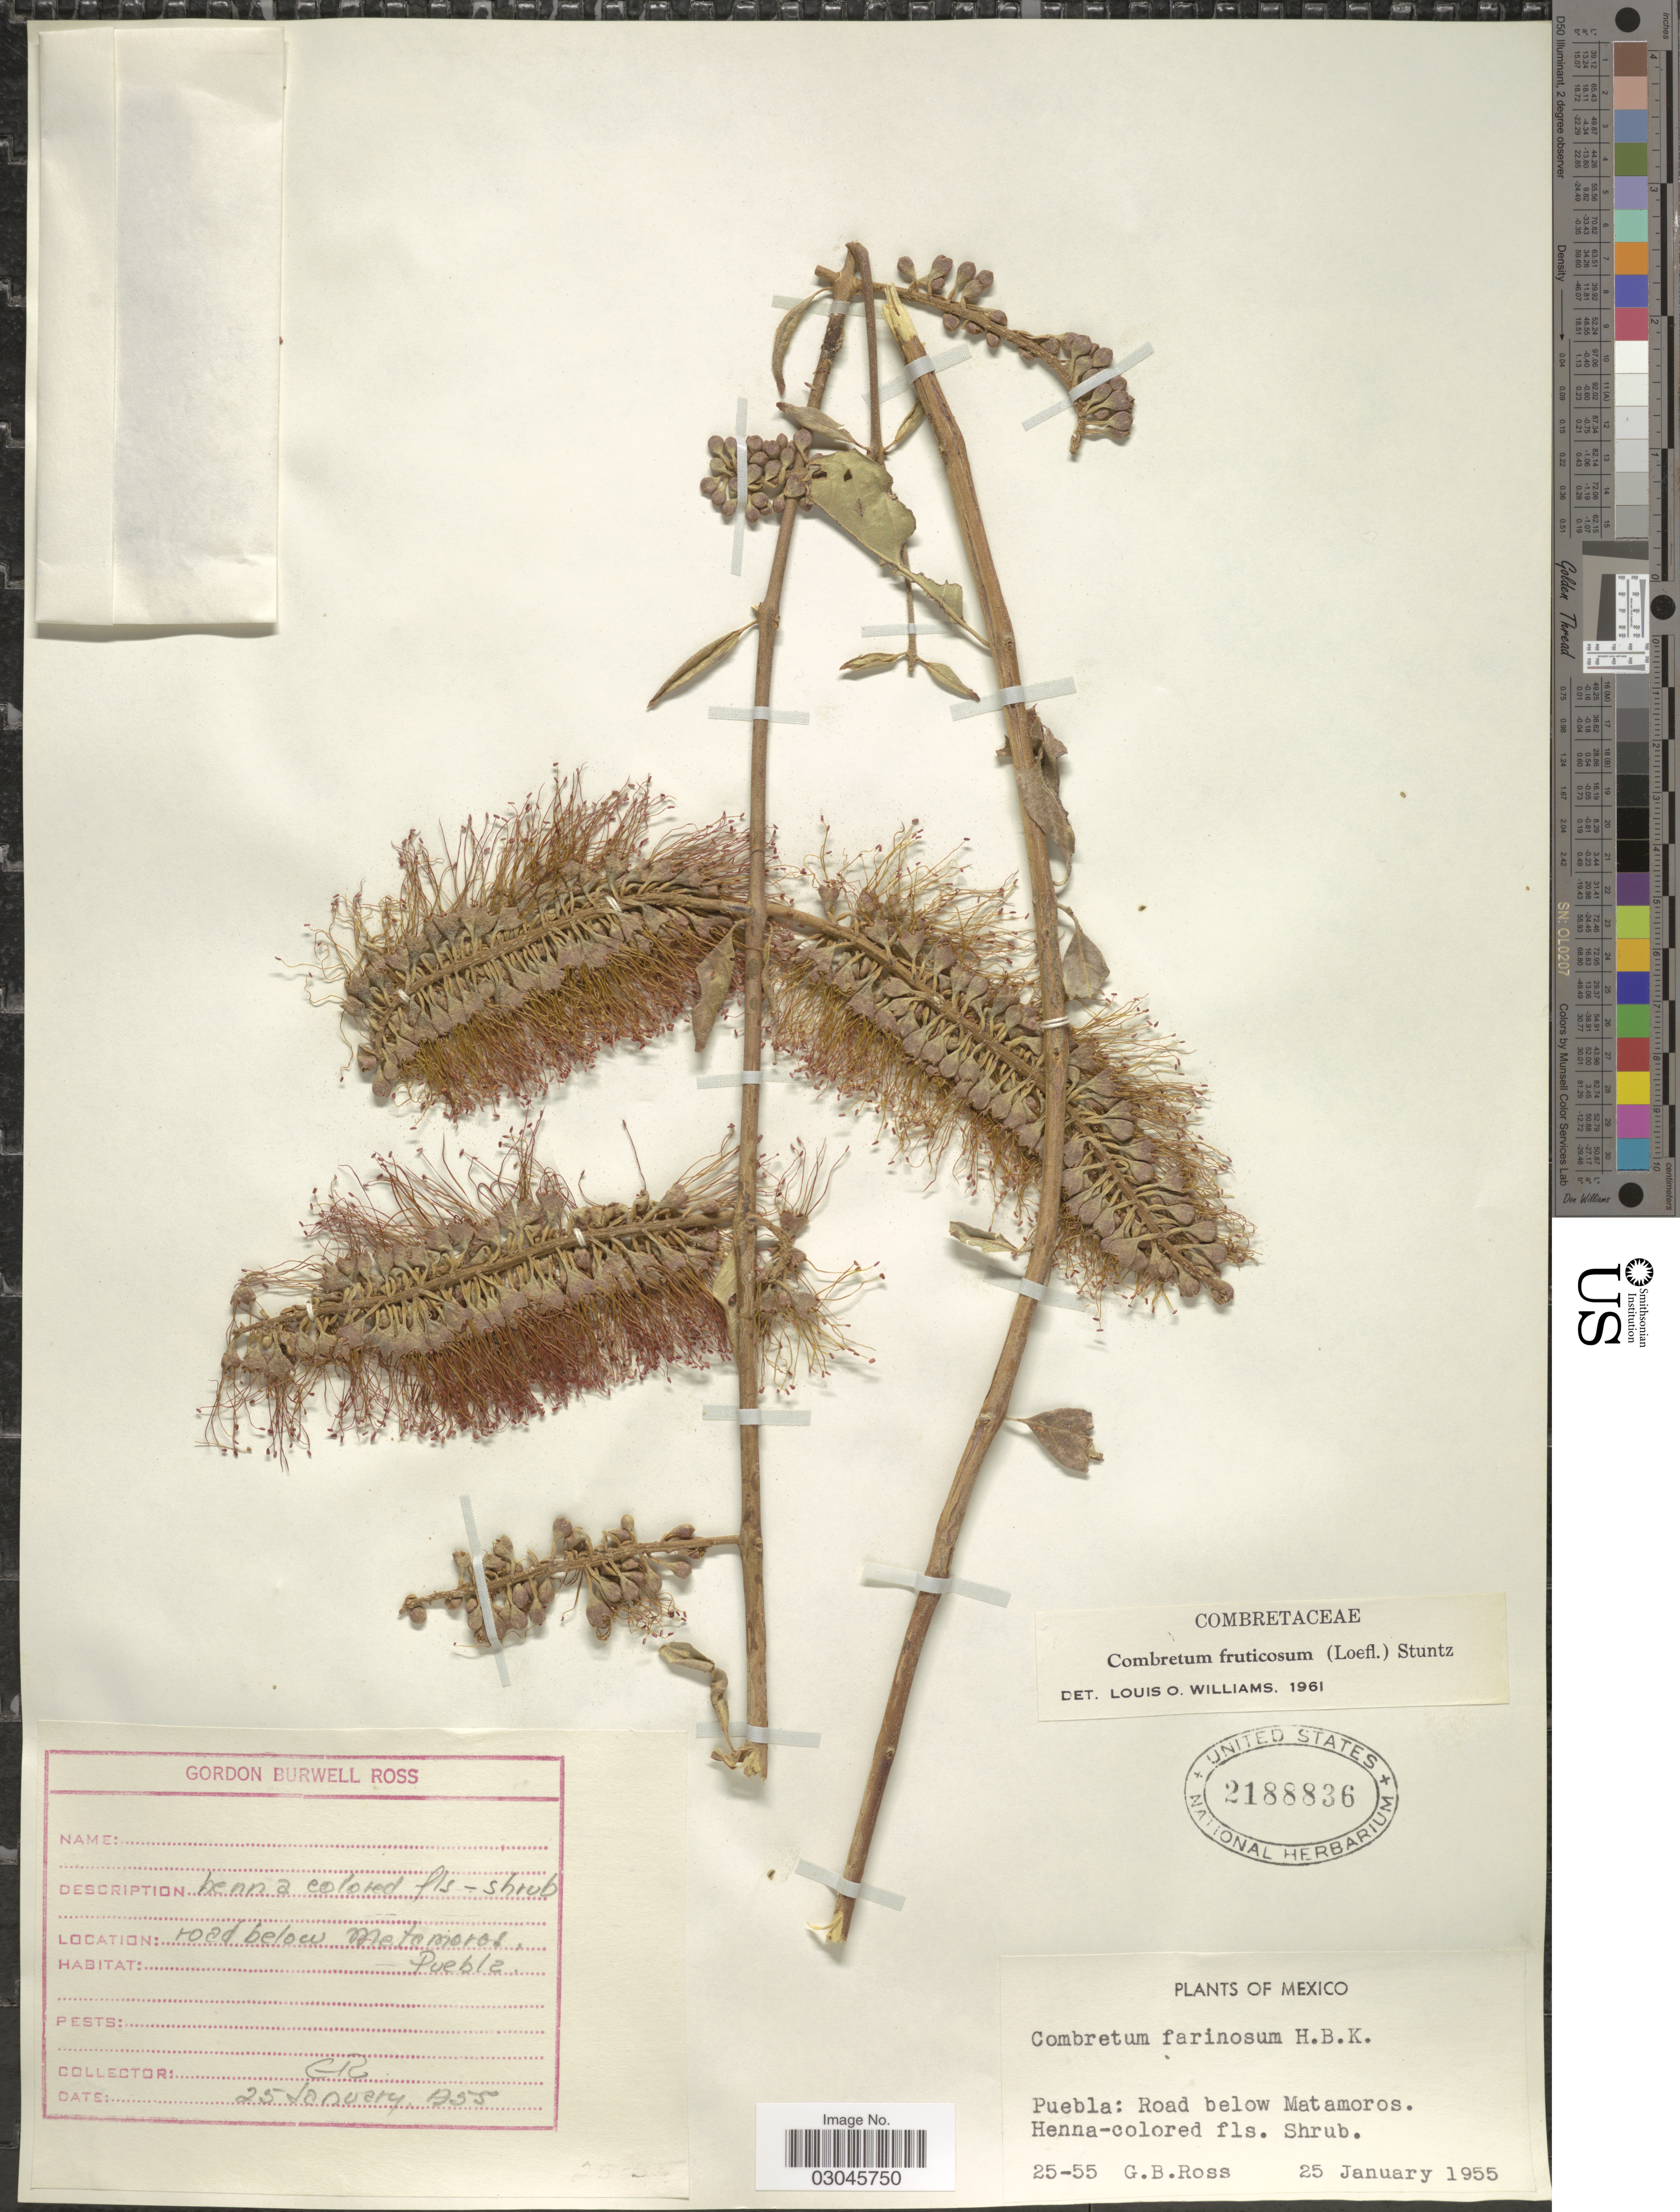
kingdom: Plantae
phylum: Tracheophyta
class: Magnoliopsida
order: Myrtales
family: Combretaceae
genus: Combretum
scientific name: Combretum fruticosum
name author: (Loefl.) Stuntz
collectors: G. B. Ross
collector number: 25-55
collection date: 1955-01-25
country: Mexico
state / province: Puebla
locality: Road below Matamoros.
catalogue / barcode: US 2188836